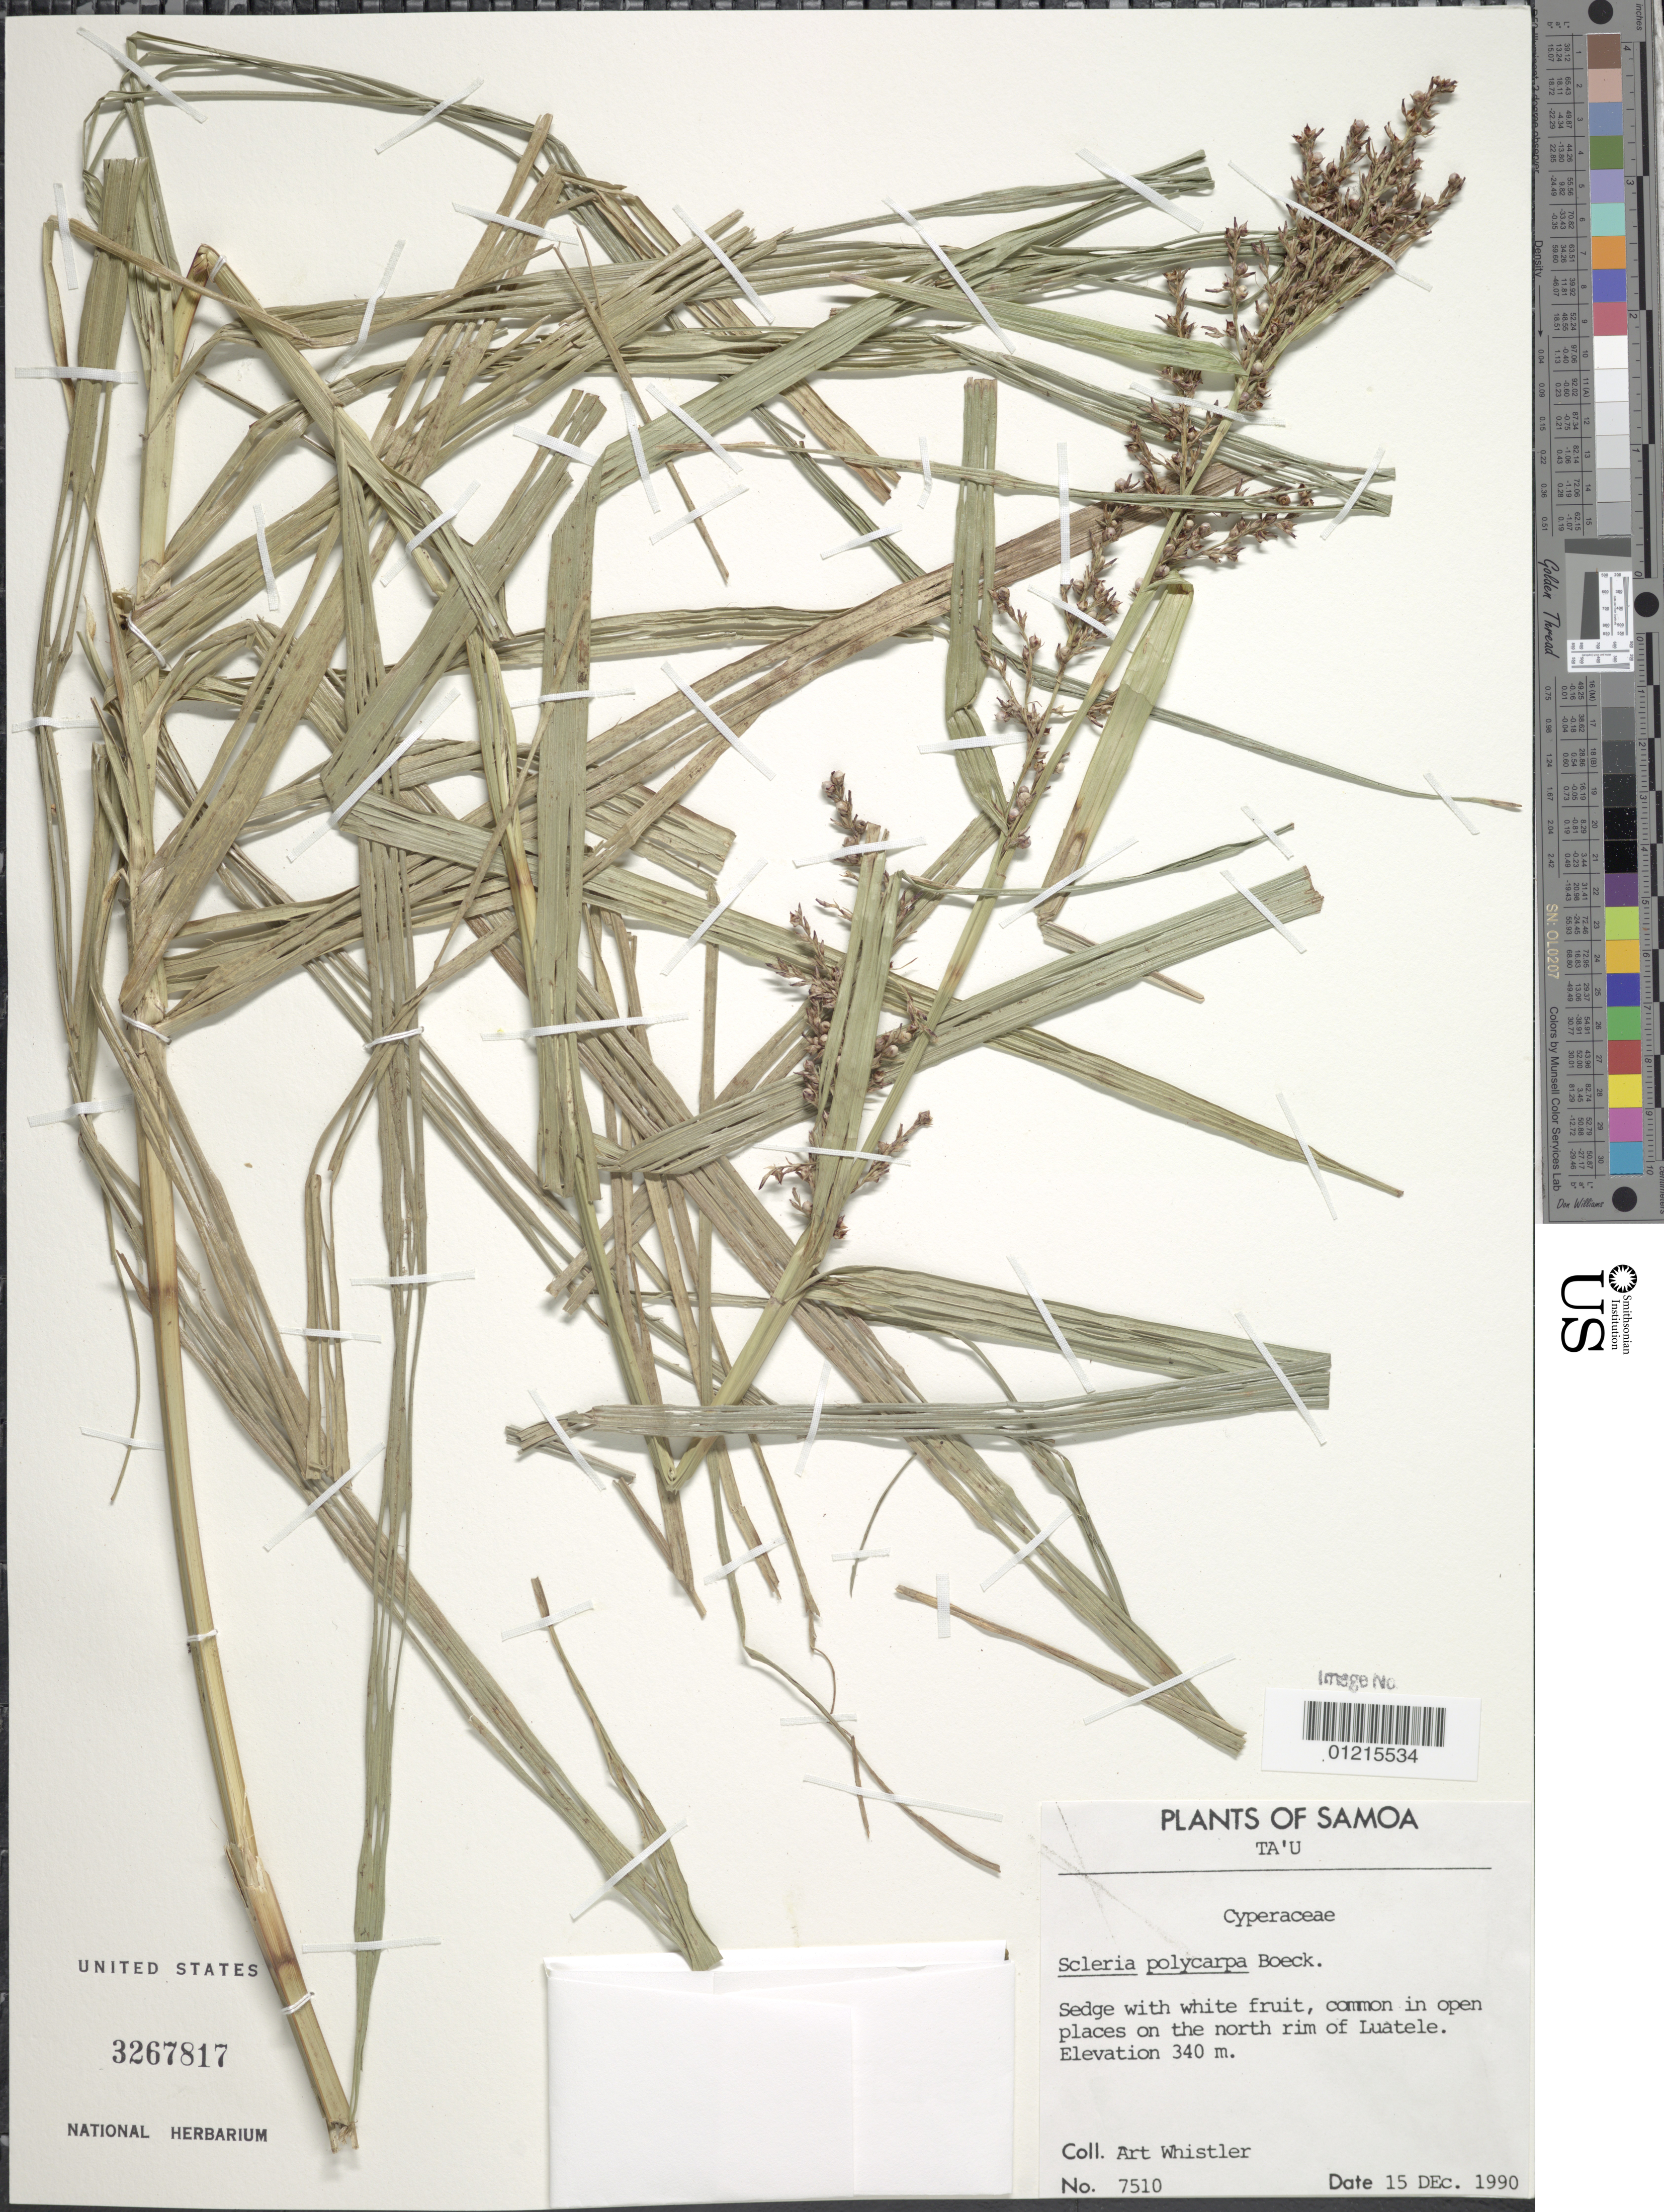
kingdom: Plantae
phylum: Tracheophyta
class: Liliopsida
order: Poales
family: Cyperaceae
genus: Scleria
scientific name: Scleria polycarpa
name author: Boeckeler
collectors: A. Whistler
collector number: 7510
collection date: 1990-12-15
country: American Samoa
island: Ta'u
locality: on the north rim of Luatele.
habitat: open places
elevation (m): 340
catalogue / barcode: US 3267817